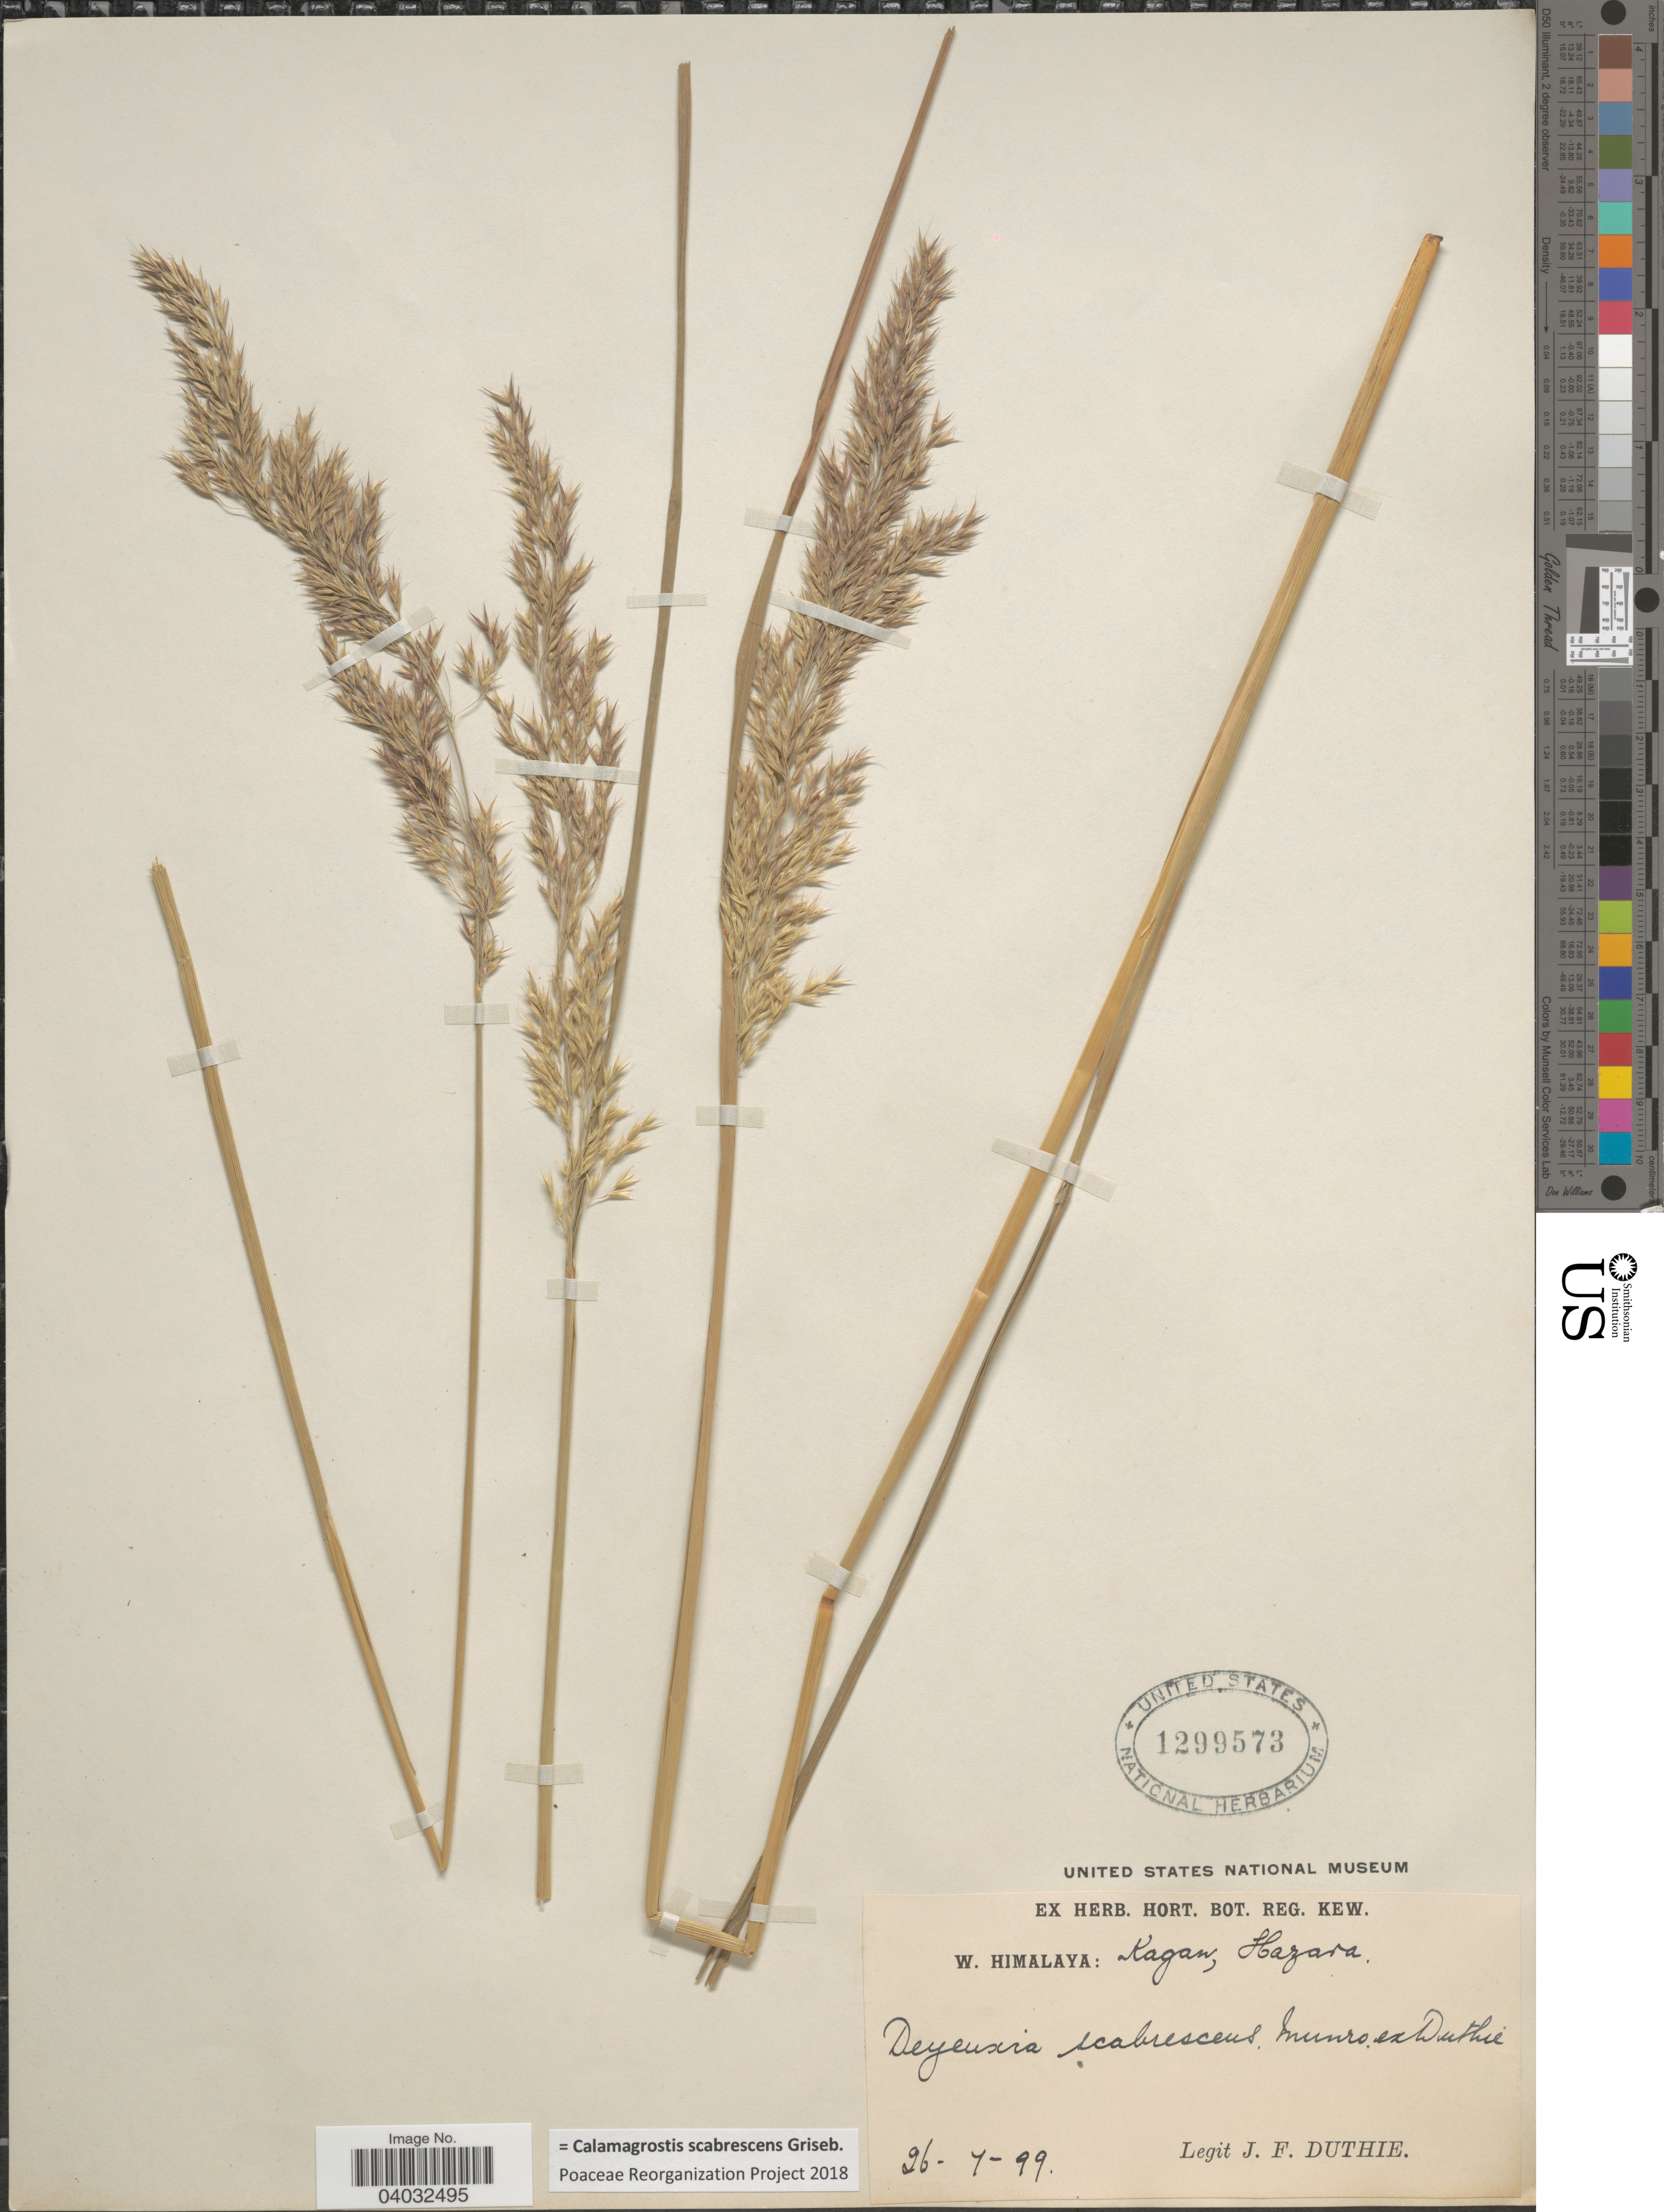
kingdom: Plantae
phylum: Tracheophyta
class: Liliopsida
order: Poales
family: Poaceae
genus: Calamagrostis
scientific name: Calamagrostis scabrescens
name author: Griseb.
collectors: J. F. Duthie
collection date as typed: Transcribed d/m/y: 26/7/99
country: Pakistan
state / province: Khyber Pakhtunkhwa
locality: W. Himalaya: Kagan, Hazara.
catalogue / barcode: US 1299573